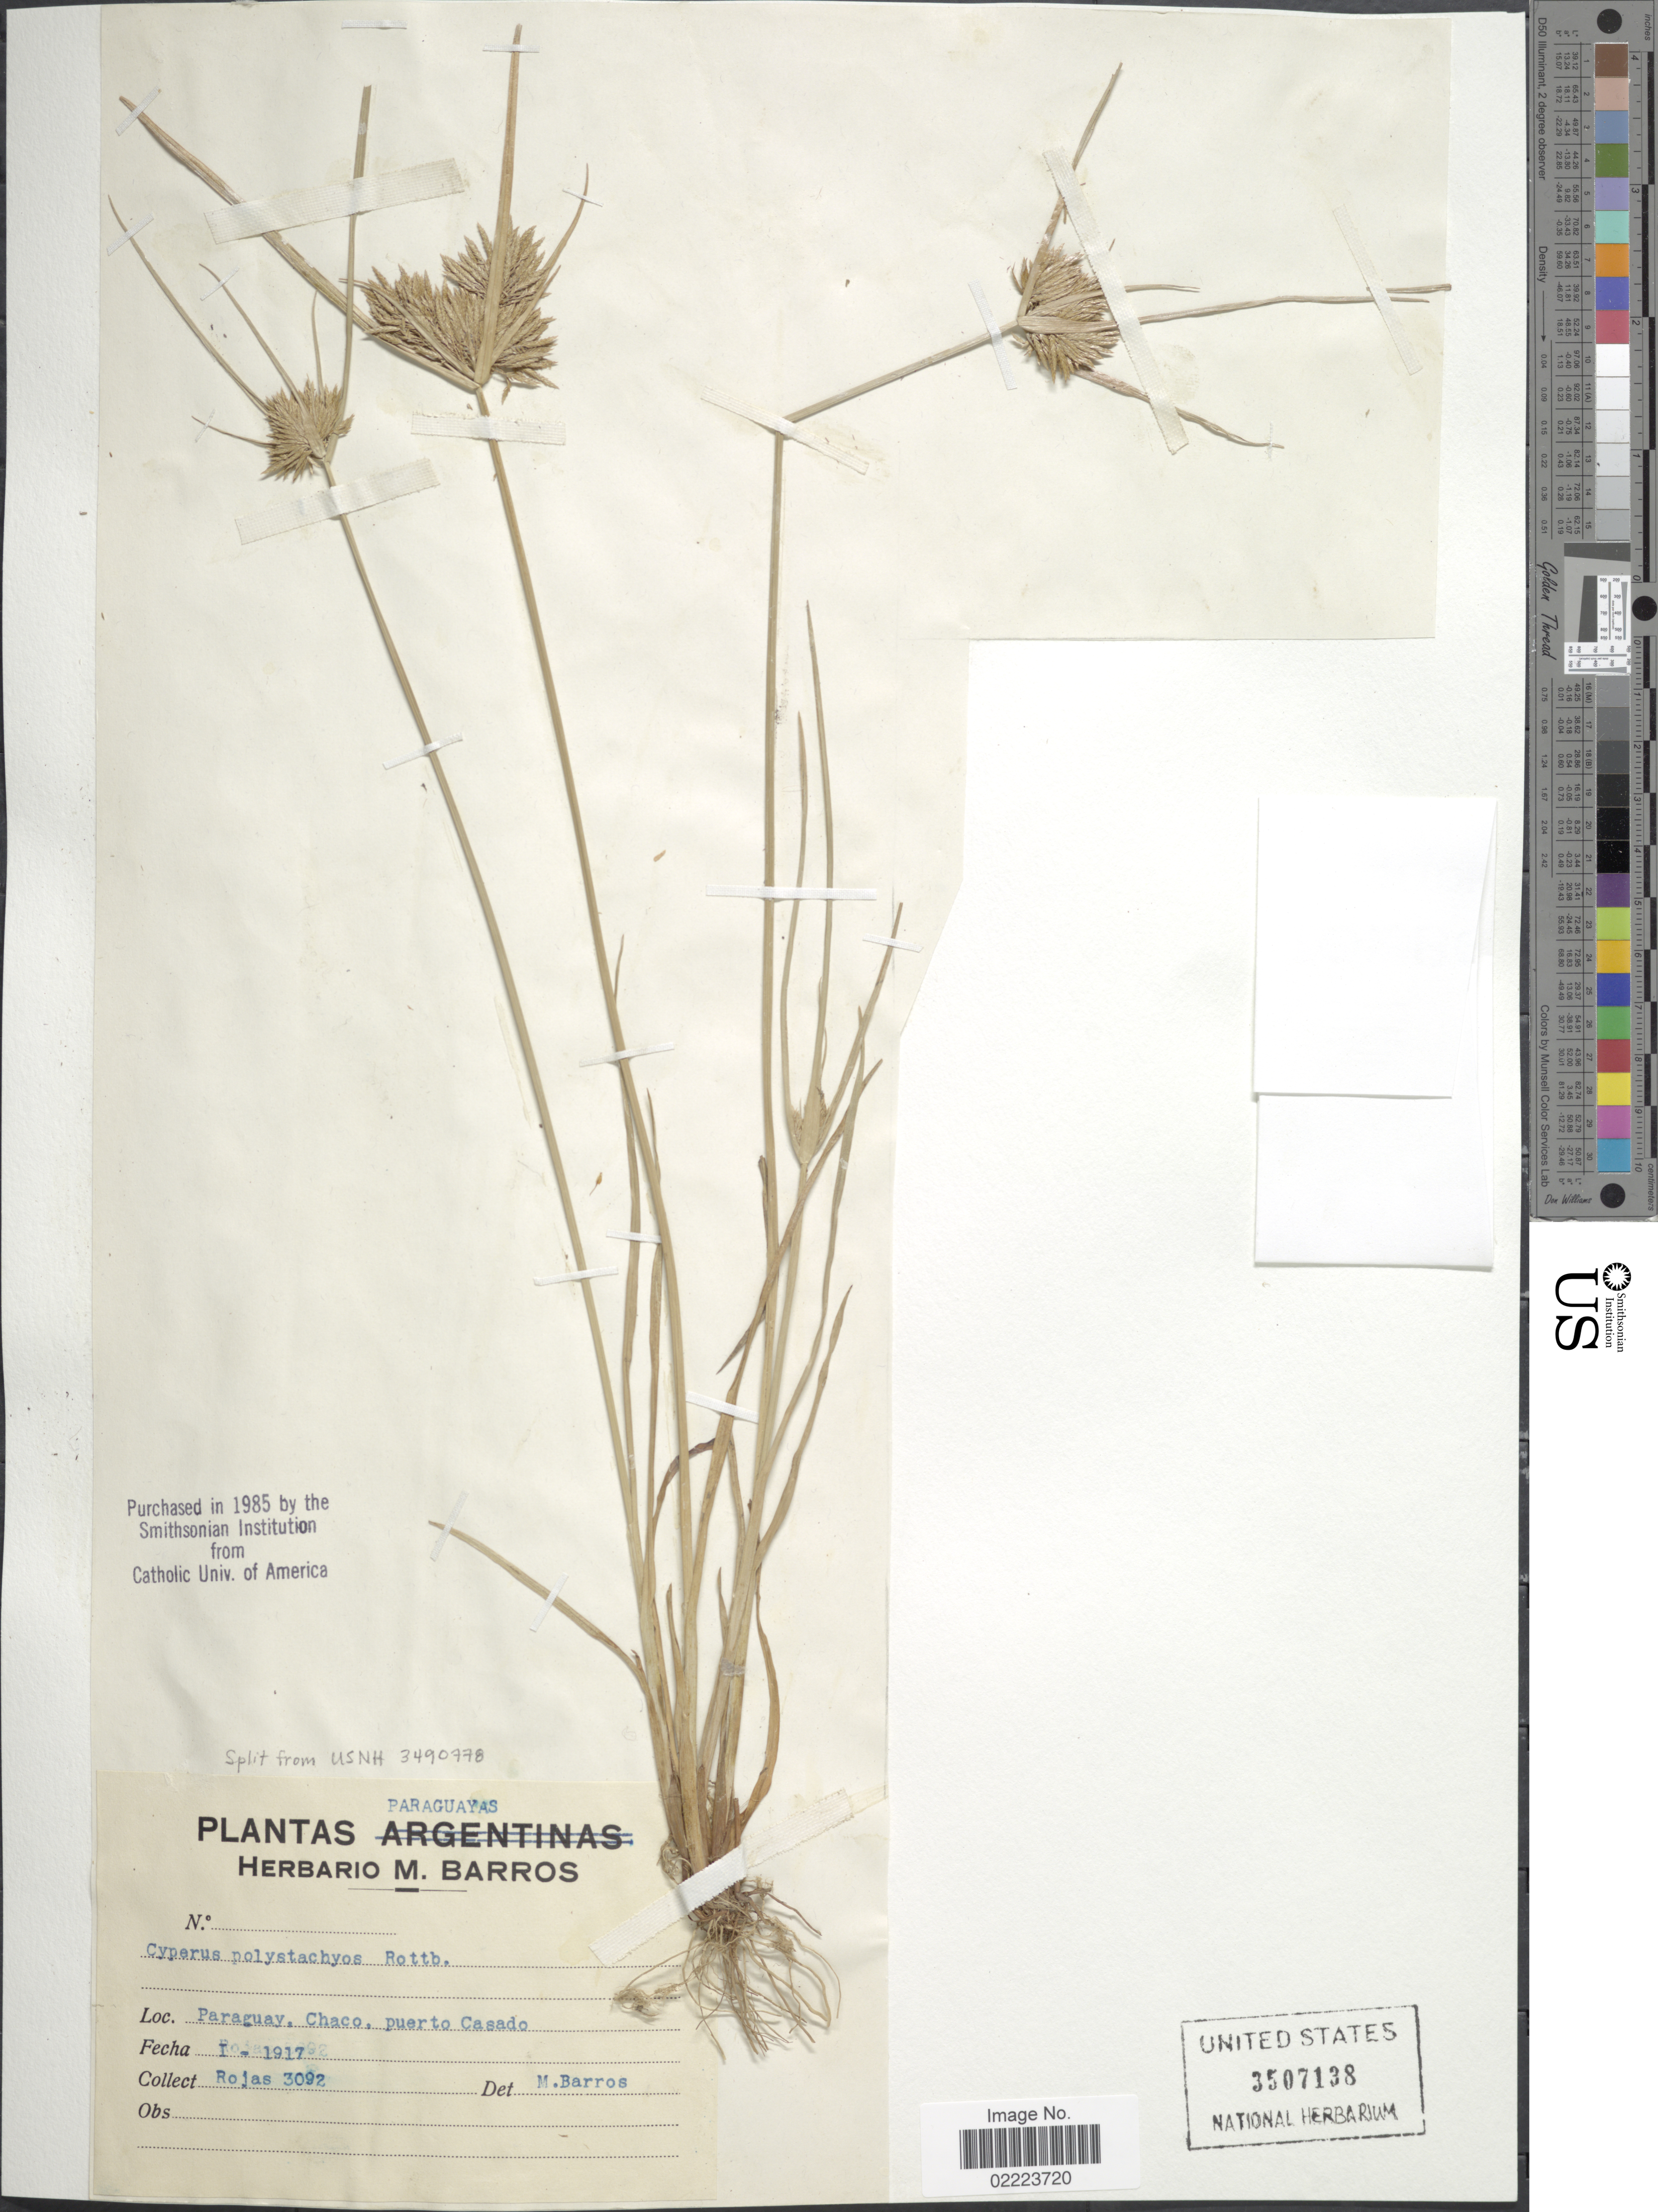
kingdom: Plantae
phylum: Tracheophyta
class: Liliopsida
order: Poales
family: Cyperaceae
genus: Cyperus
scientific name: Cyperus polystachyos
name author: Rottb.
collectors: Rojas, --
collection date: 1917-01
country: Argentina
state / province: Chaco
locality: Puerto Casado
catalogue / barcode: US 3507138